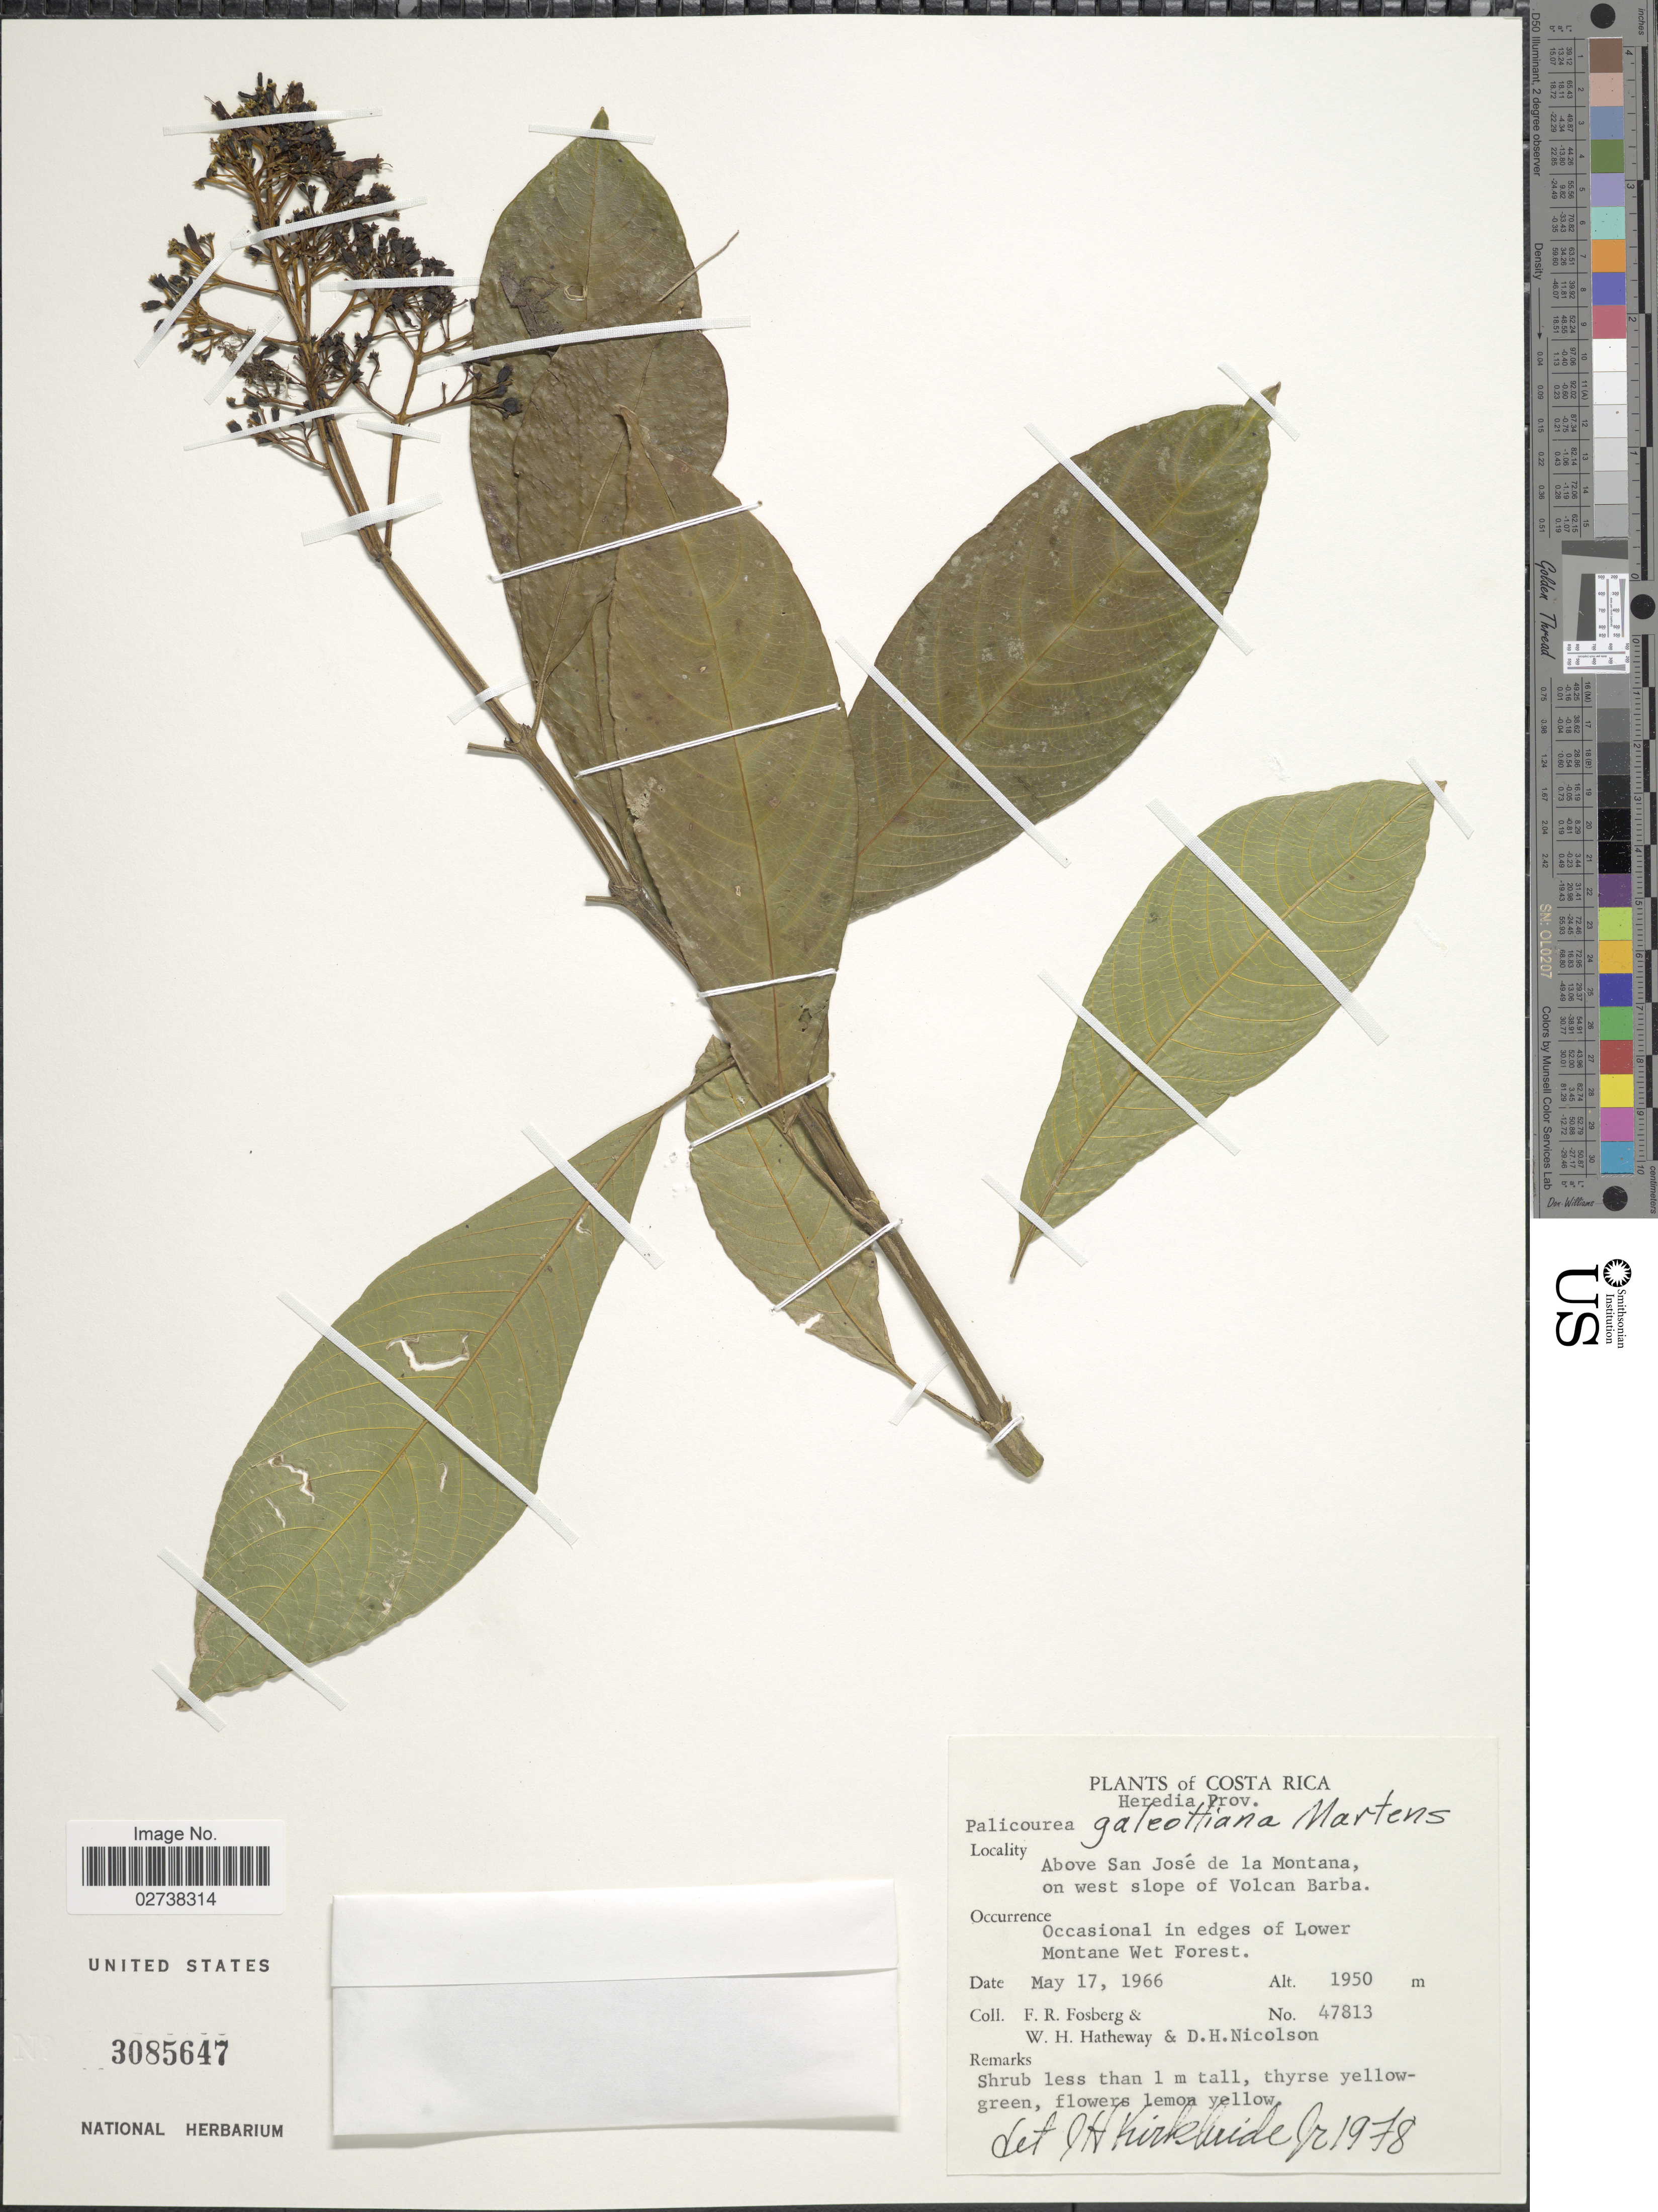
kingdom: Plantae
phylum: Tracheophyta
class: Magnoliopsida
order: Gentianales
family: Rubiaceae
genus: Palicourea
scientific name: Palicourea galeottiana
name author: M. Martens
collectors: F. R. Fosberg, W. H. Hatheway & D. H. Nicolson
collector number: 47813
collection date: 1966-05-17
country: Costa Rica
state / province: Heredia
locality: Heredia Prov. Above San Jose de la Montana, on west slope of Volcan Barba.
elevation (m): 1950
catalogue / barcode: US 3085647